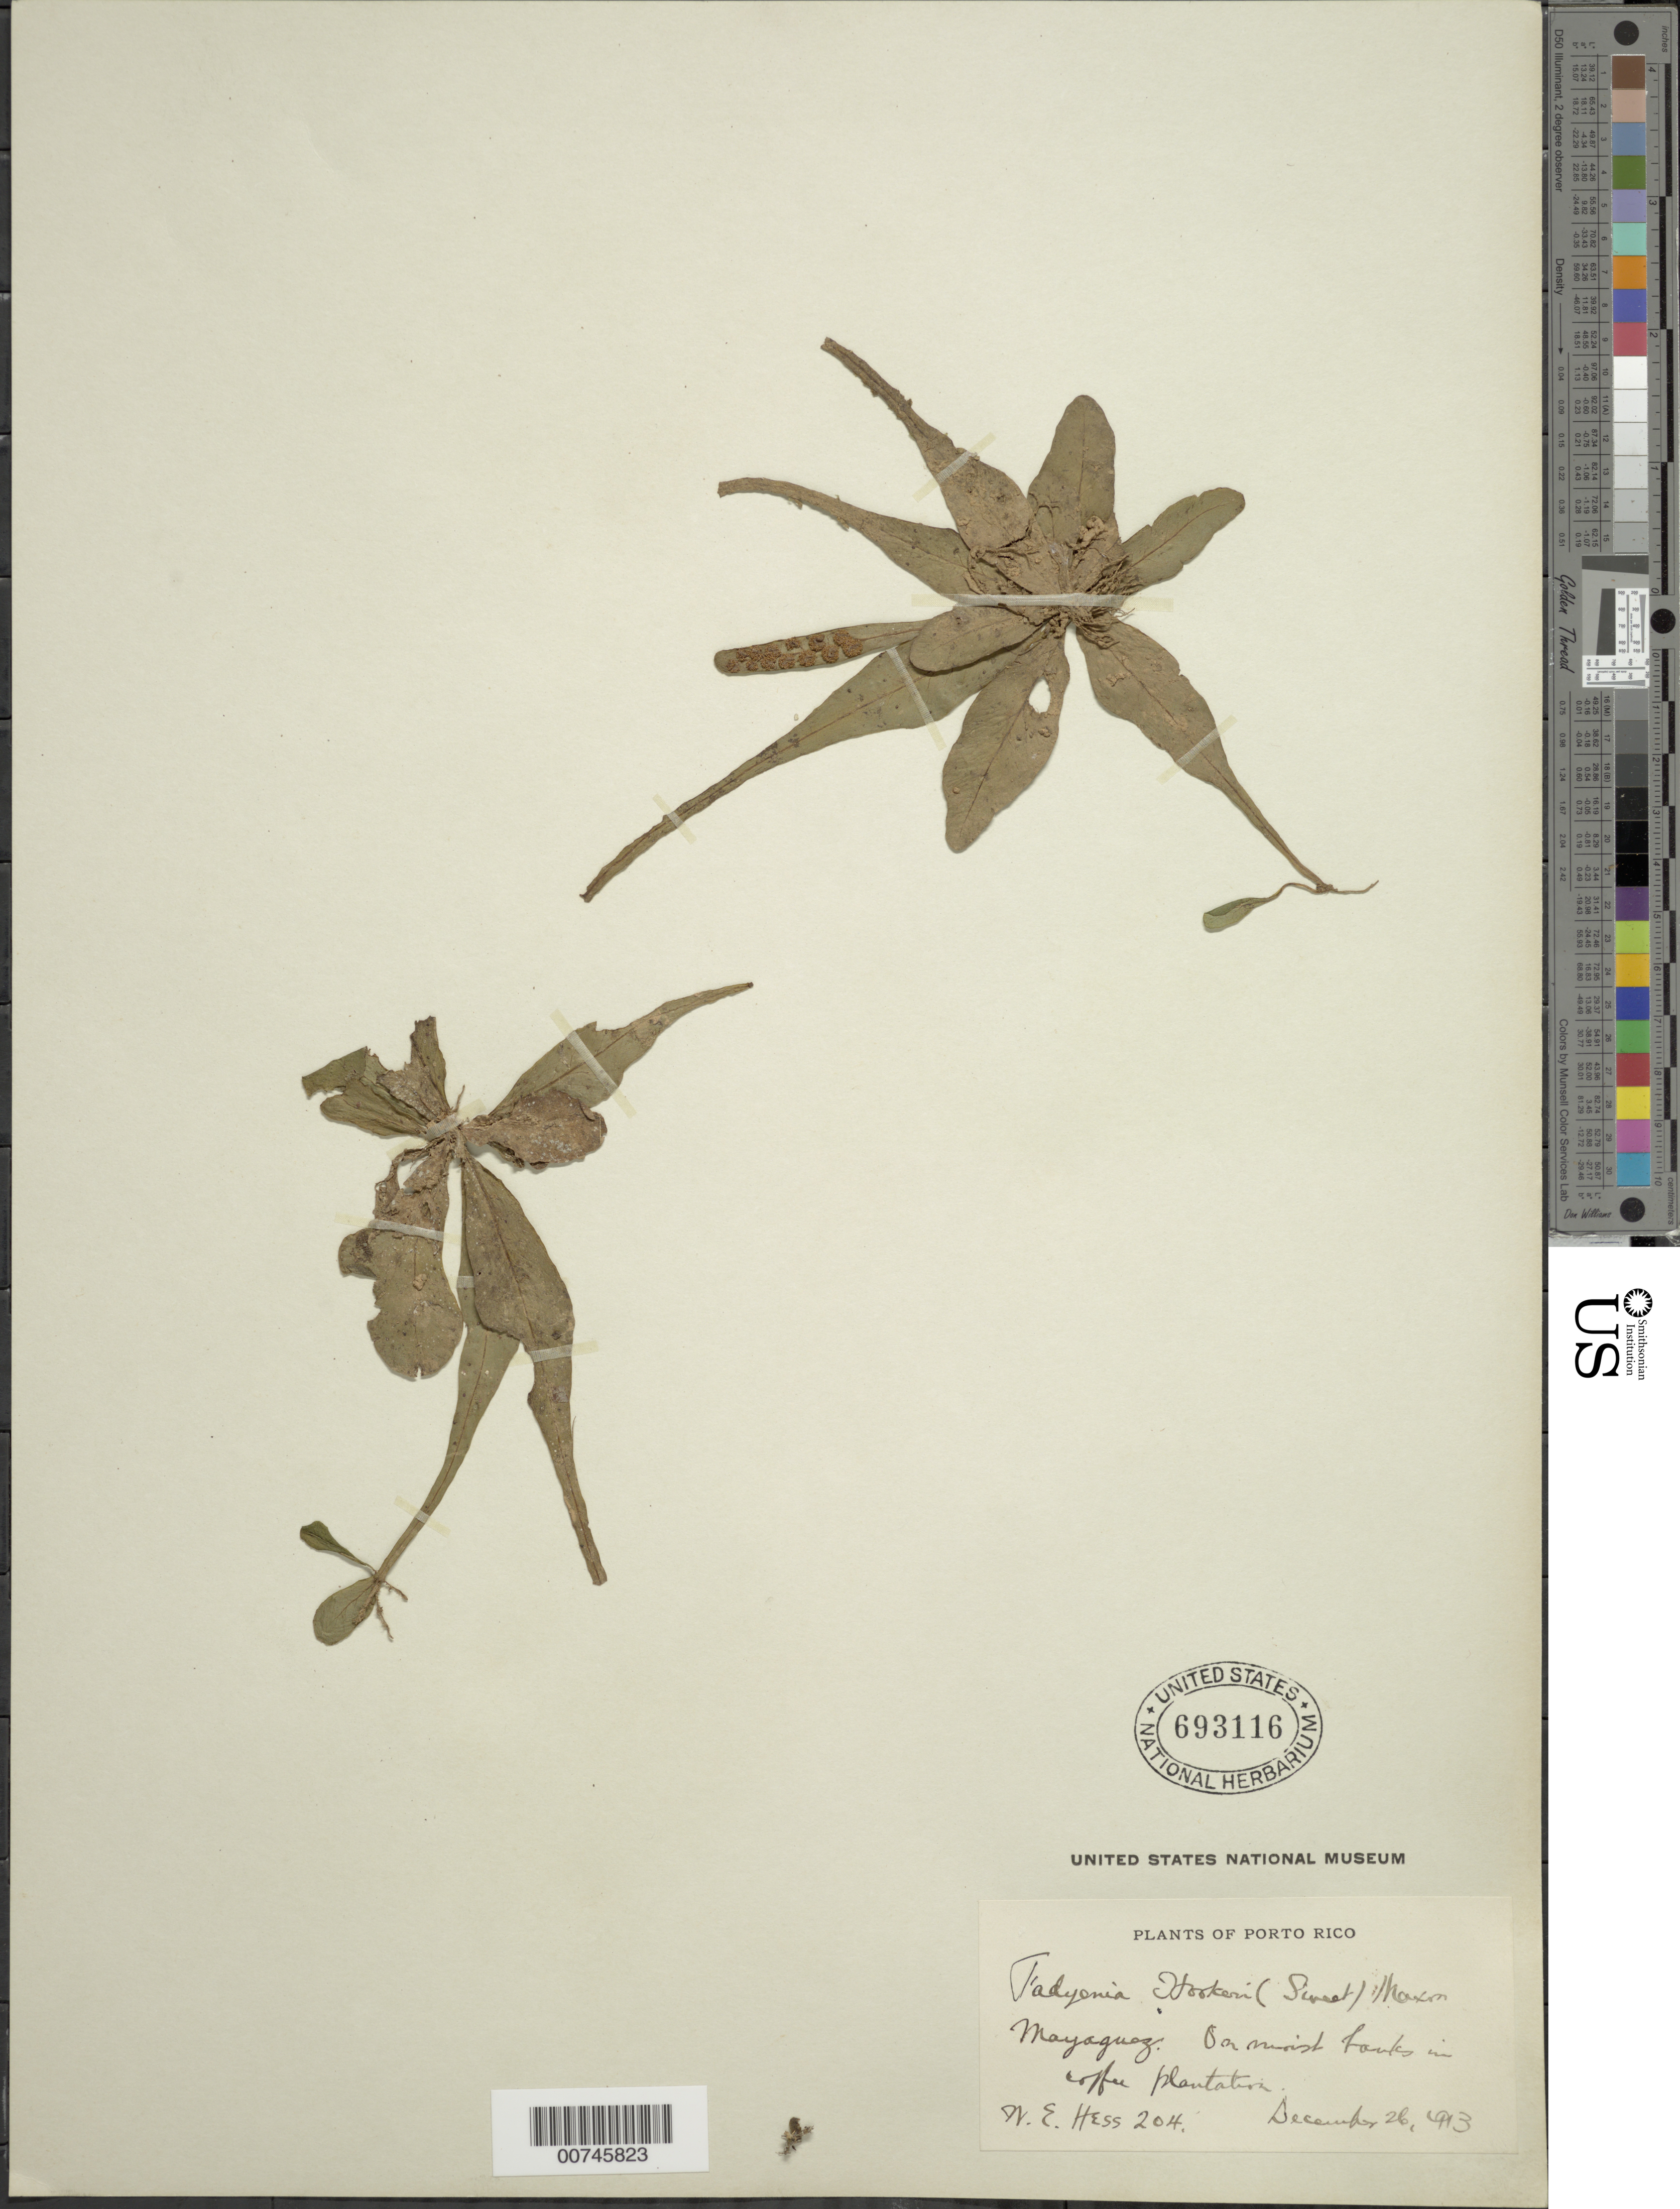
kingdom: Plantae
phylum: Tracheophyta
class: Polypodiopsida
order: Polypodiales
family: Tectariaceae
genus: Tectaria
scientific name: Tectaria hookeri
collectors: W. Hess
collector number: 204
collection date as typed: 26 Dec 1913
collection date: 1913-12-26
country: Puerto Rico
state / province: Mayagüez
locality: Mayaguez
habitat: On moist banks in coffee plantation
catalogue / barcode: US 693116